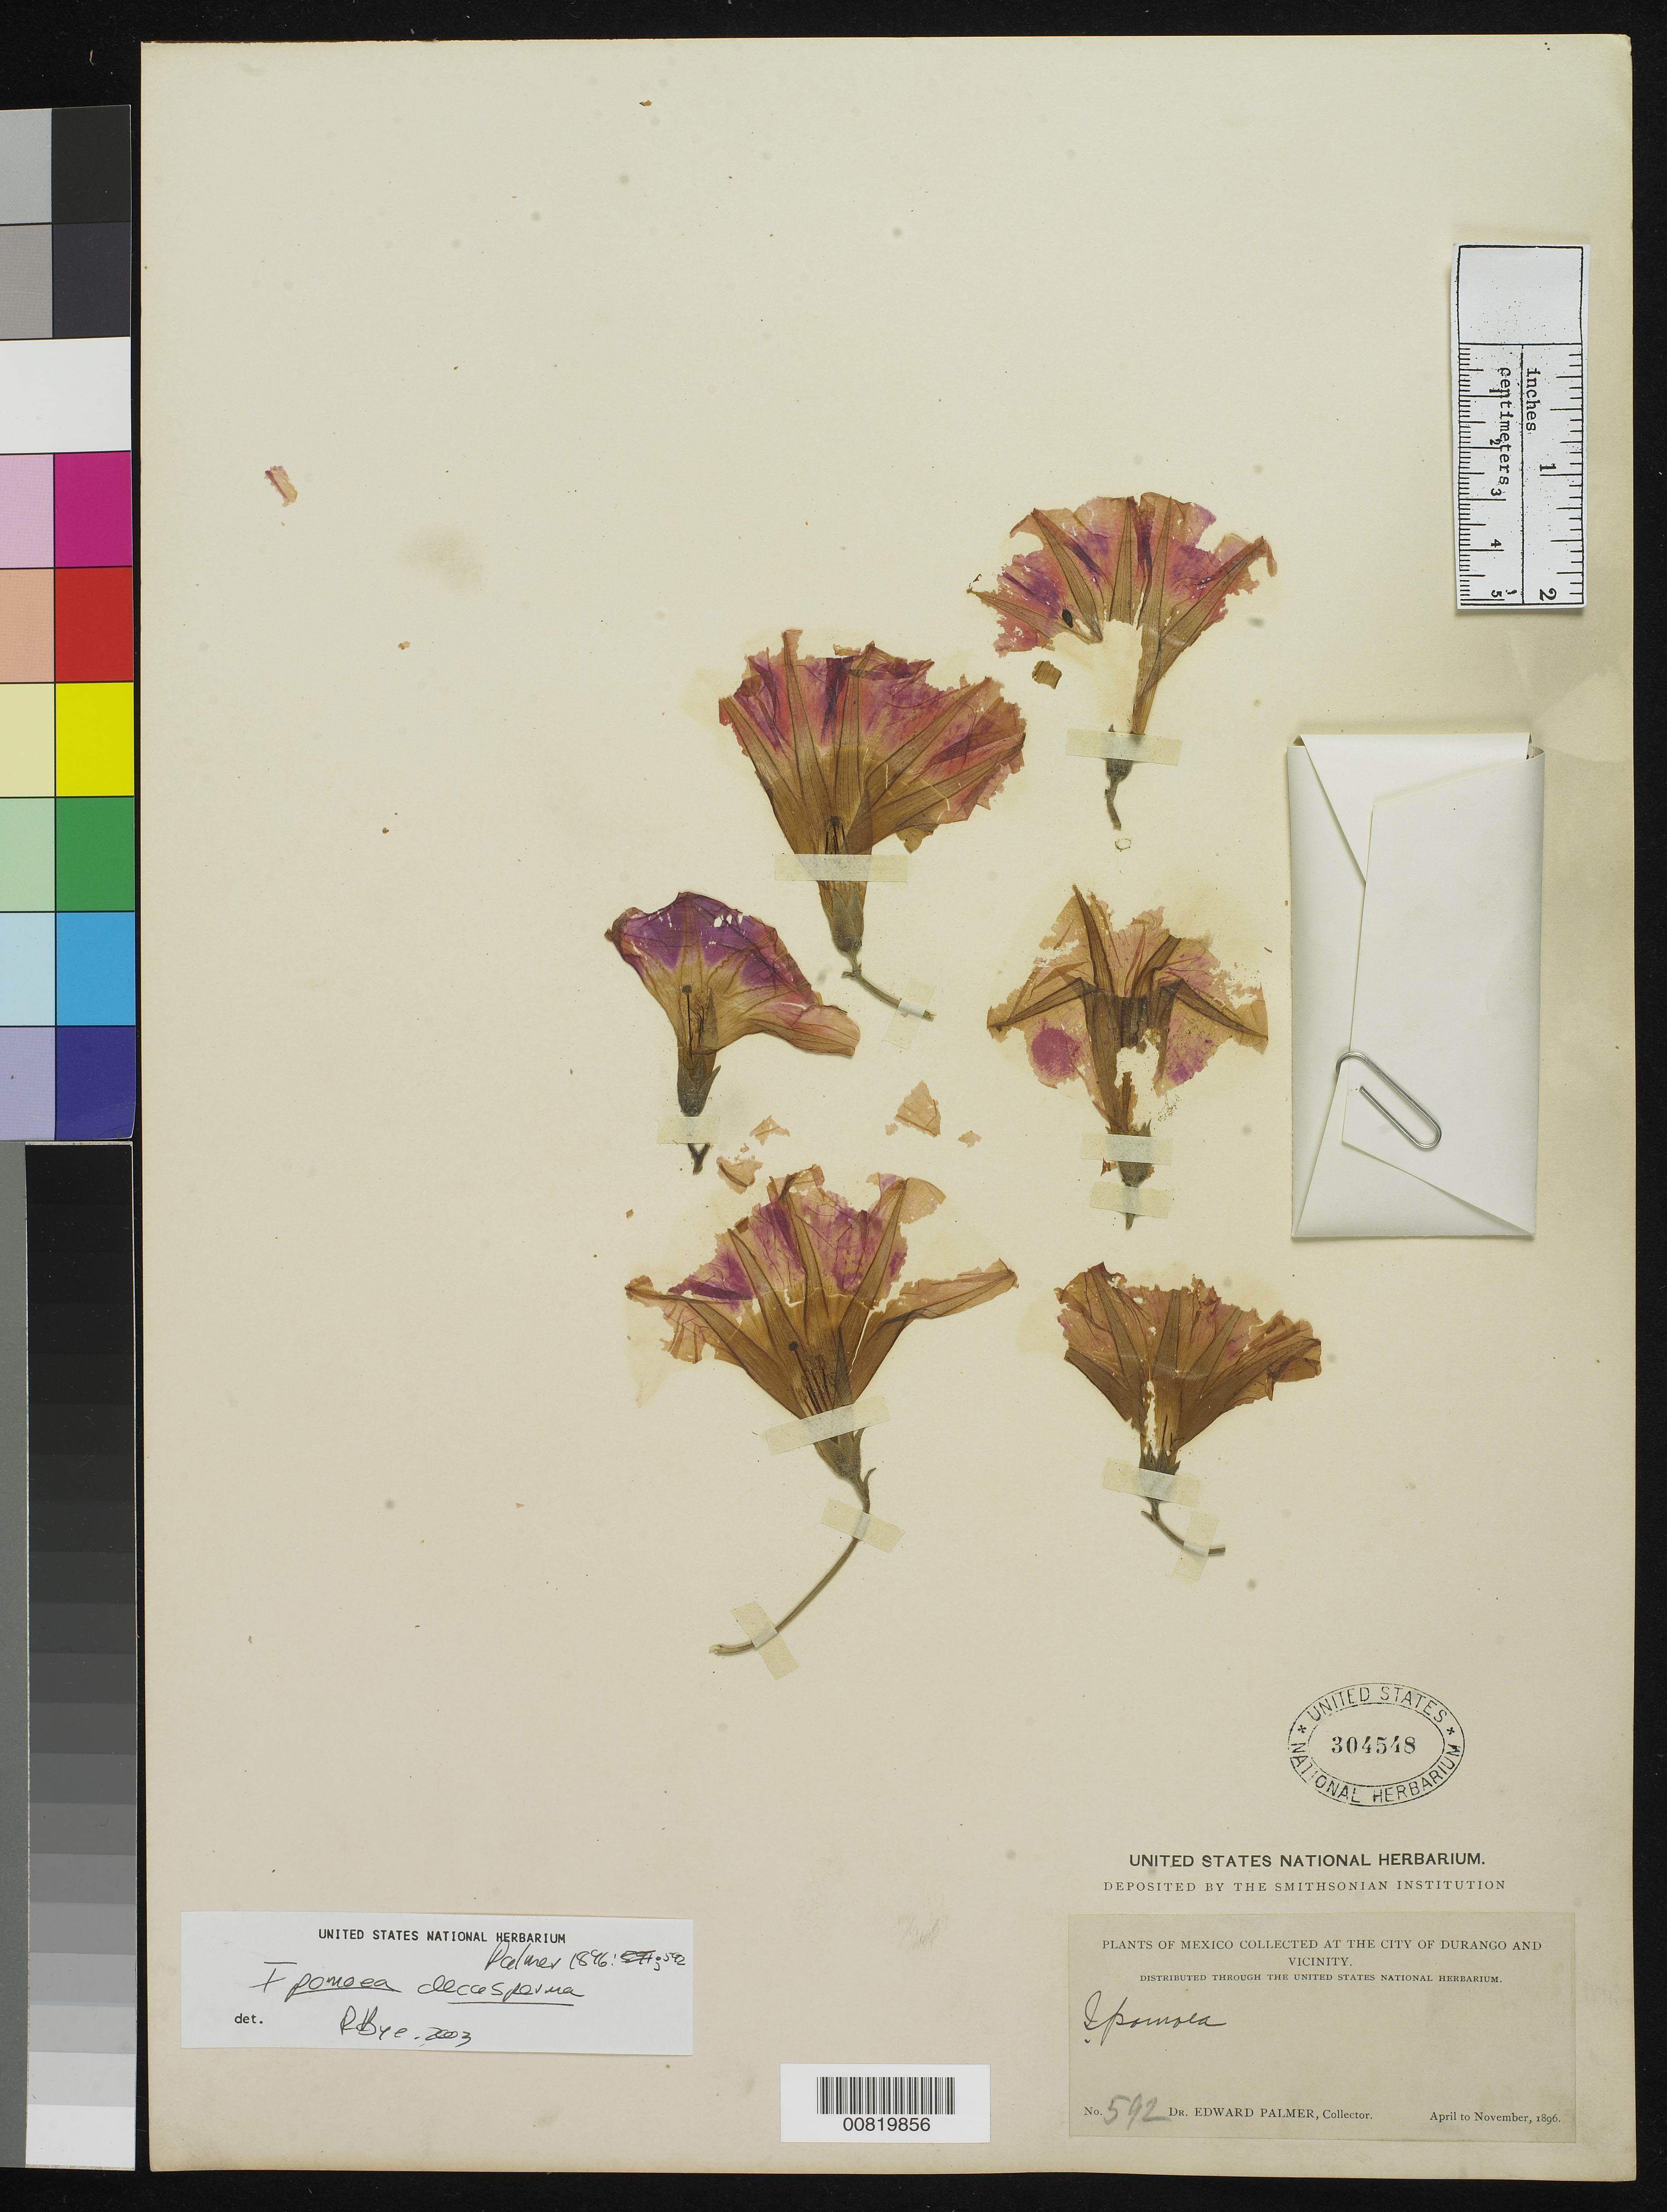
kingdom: Plantae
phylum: Tracheophyta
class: Magnoliopsida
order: Solanales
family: Convolvulaceae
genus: Ipomoea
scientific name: Ipomoea decasperma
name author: Hallier f.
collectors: E. Palmer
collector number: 592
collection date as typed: Apr 1896 to -- Nov 1896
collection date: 1896-04/1896-11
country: Mexico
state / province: Durango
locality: City of Durango and vicinity.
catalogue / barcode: US 304548